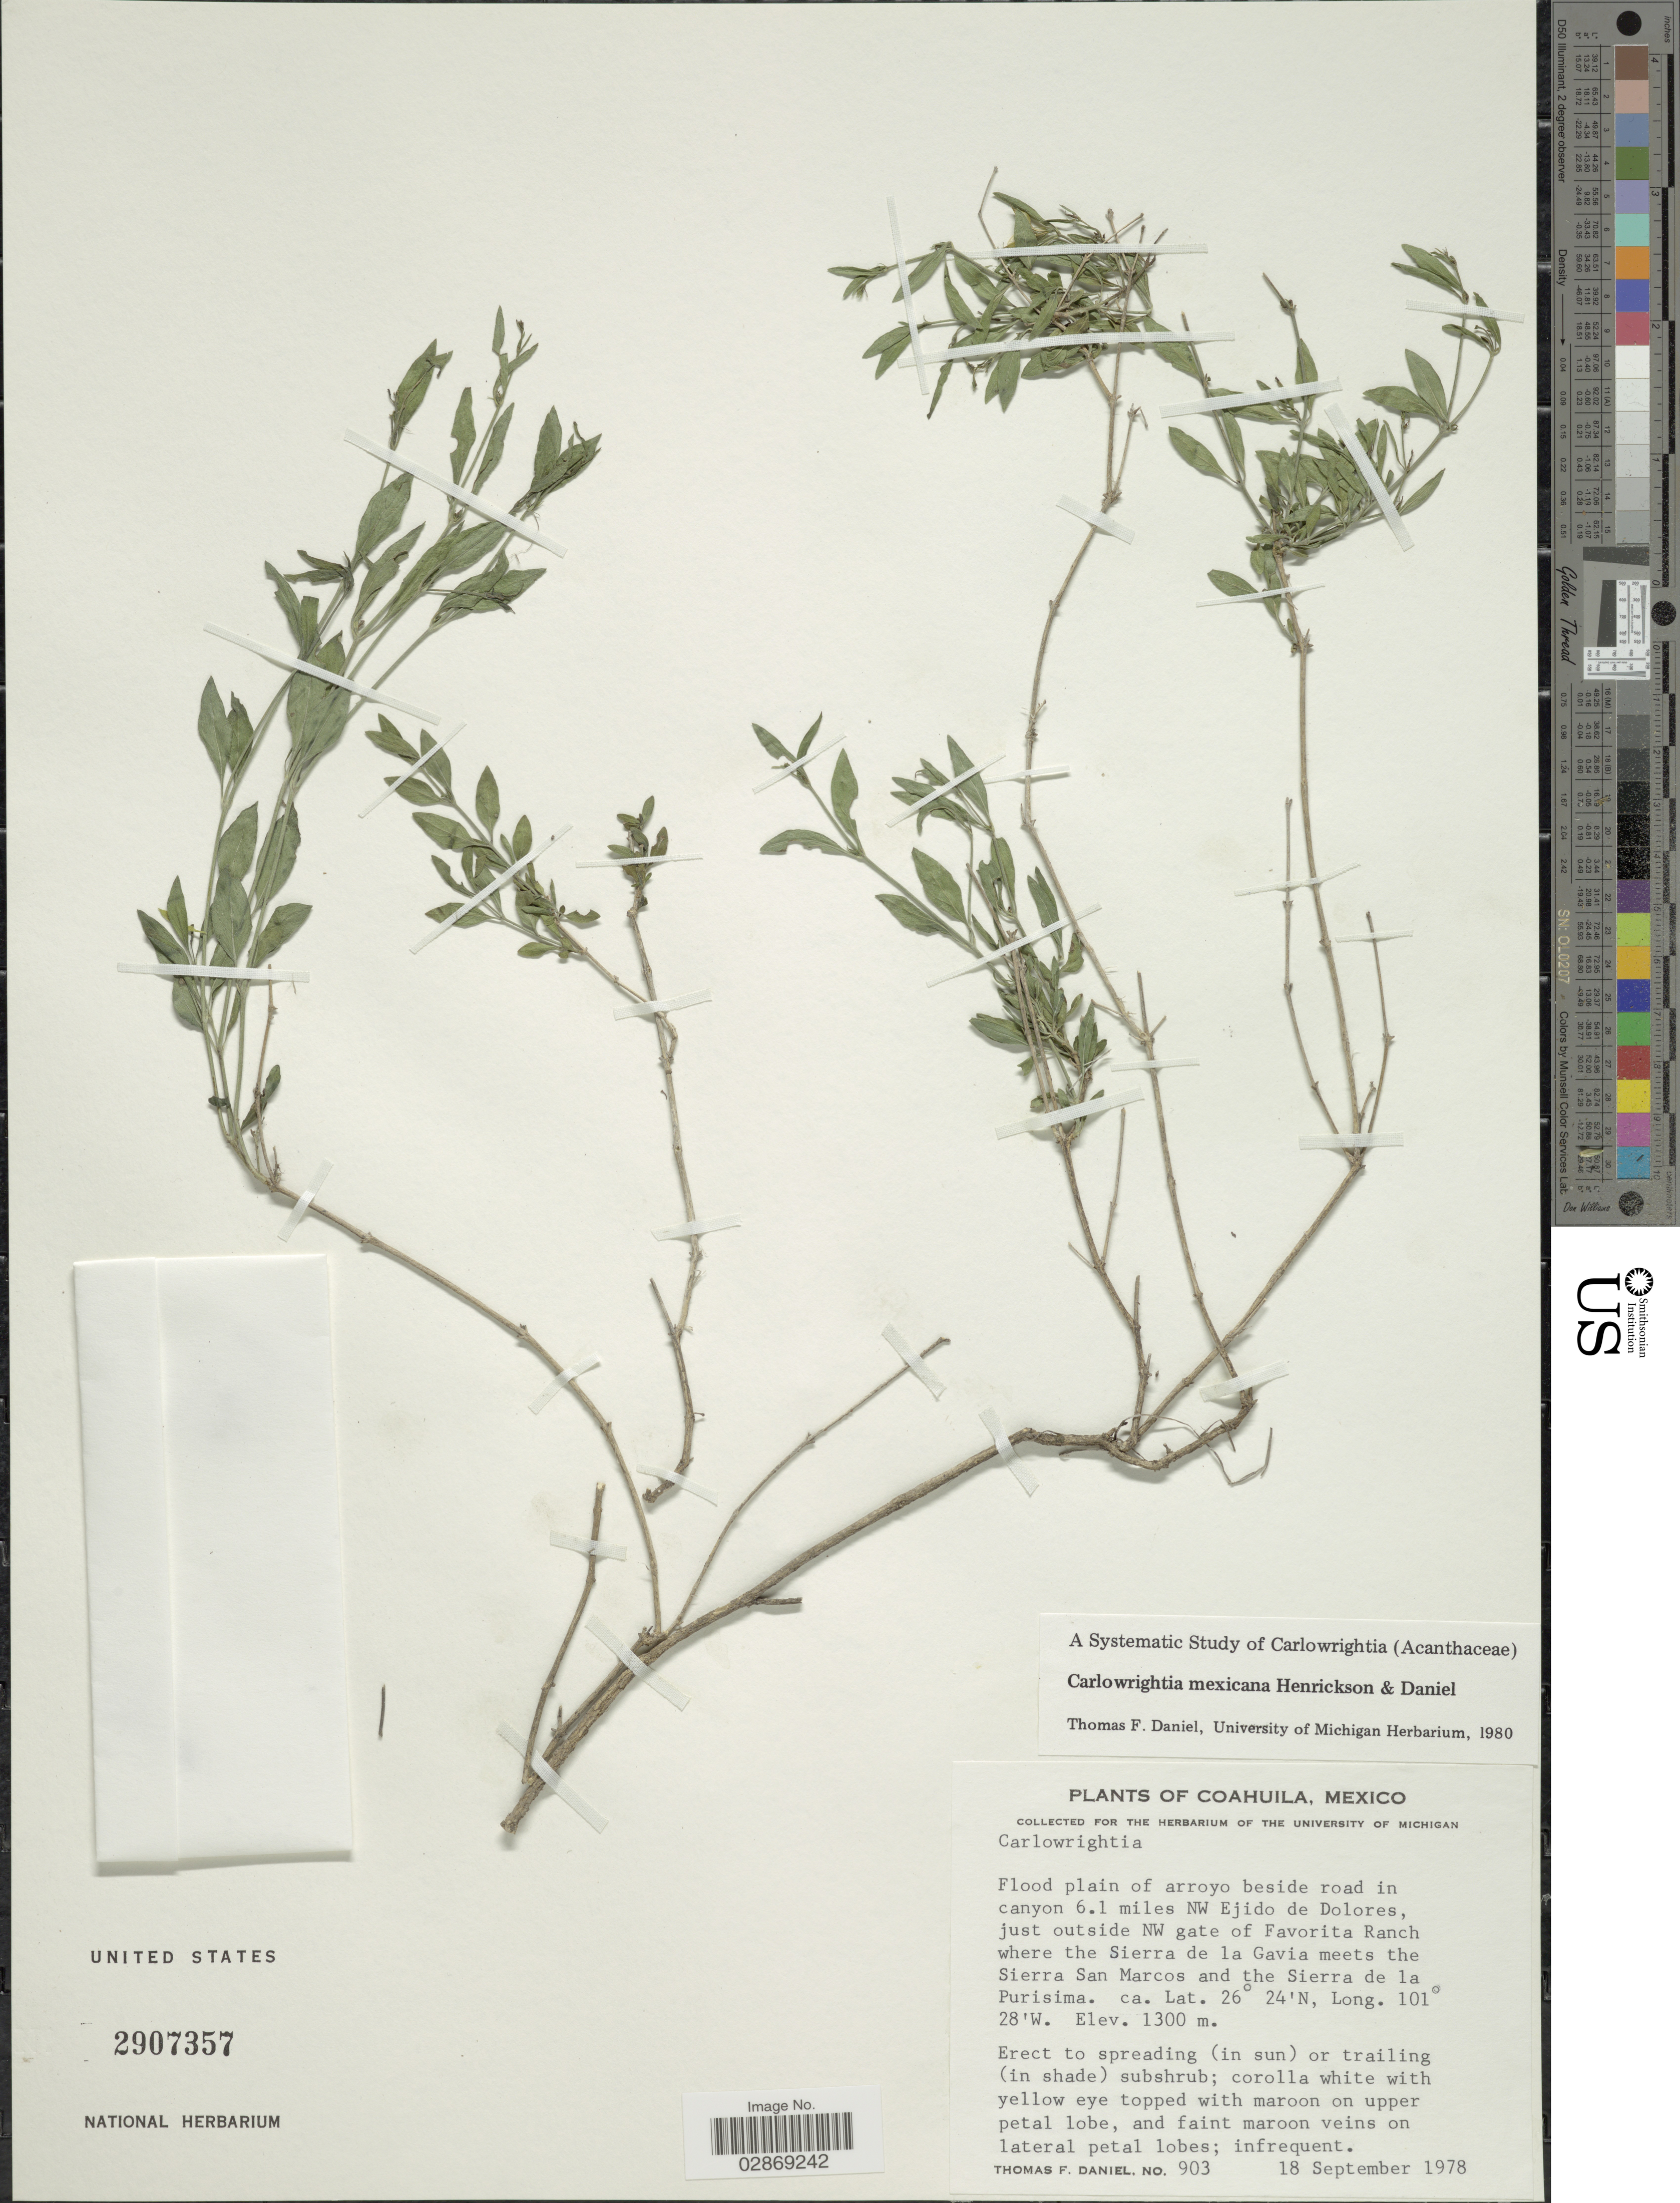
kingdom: Plantae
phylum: Tracheophyta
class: Magnoliopsida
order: Lamiales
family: Acanthaceae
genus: Carlowrightia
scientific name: Carlowrightia mexicana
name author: Henrickson & T.F. Daniel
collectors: T. F. Daniel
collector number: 903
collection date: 1978-09-18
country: Mexico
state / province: Coahuila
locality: Flood plain of arroyo beside road in canyon 6.1 miles NW ejido de Dolores, just outside NW gate of Favorita Ranch where the Sierra de la Gavia meets the Sierra San Marcos and the Sierra de la Purisima.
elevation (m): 1300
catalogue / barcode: US 2907357